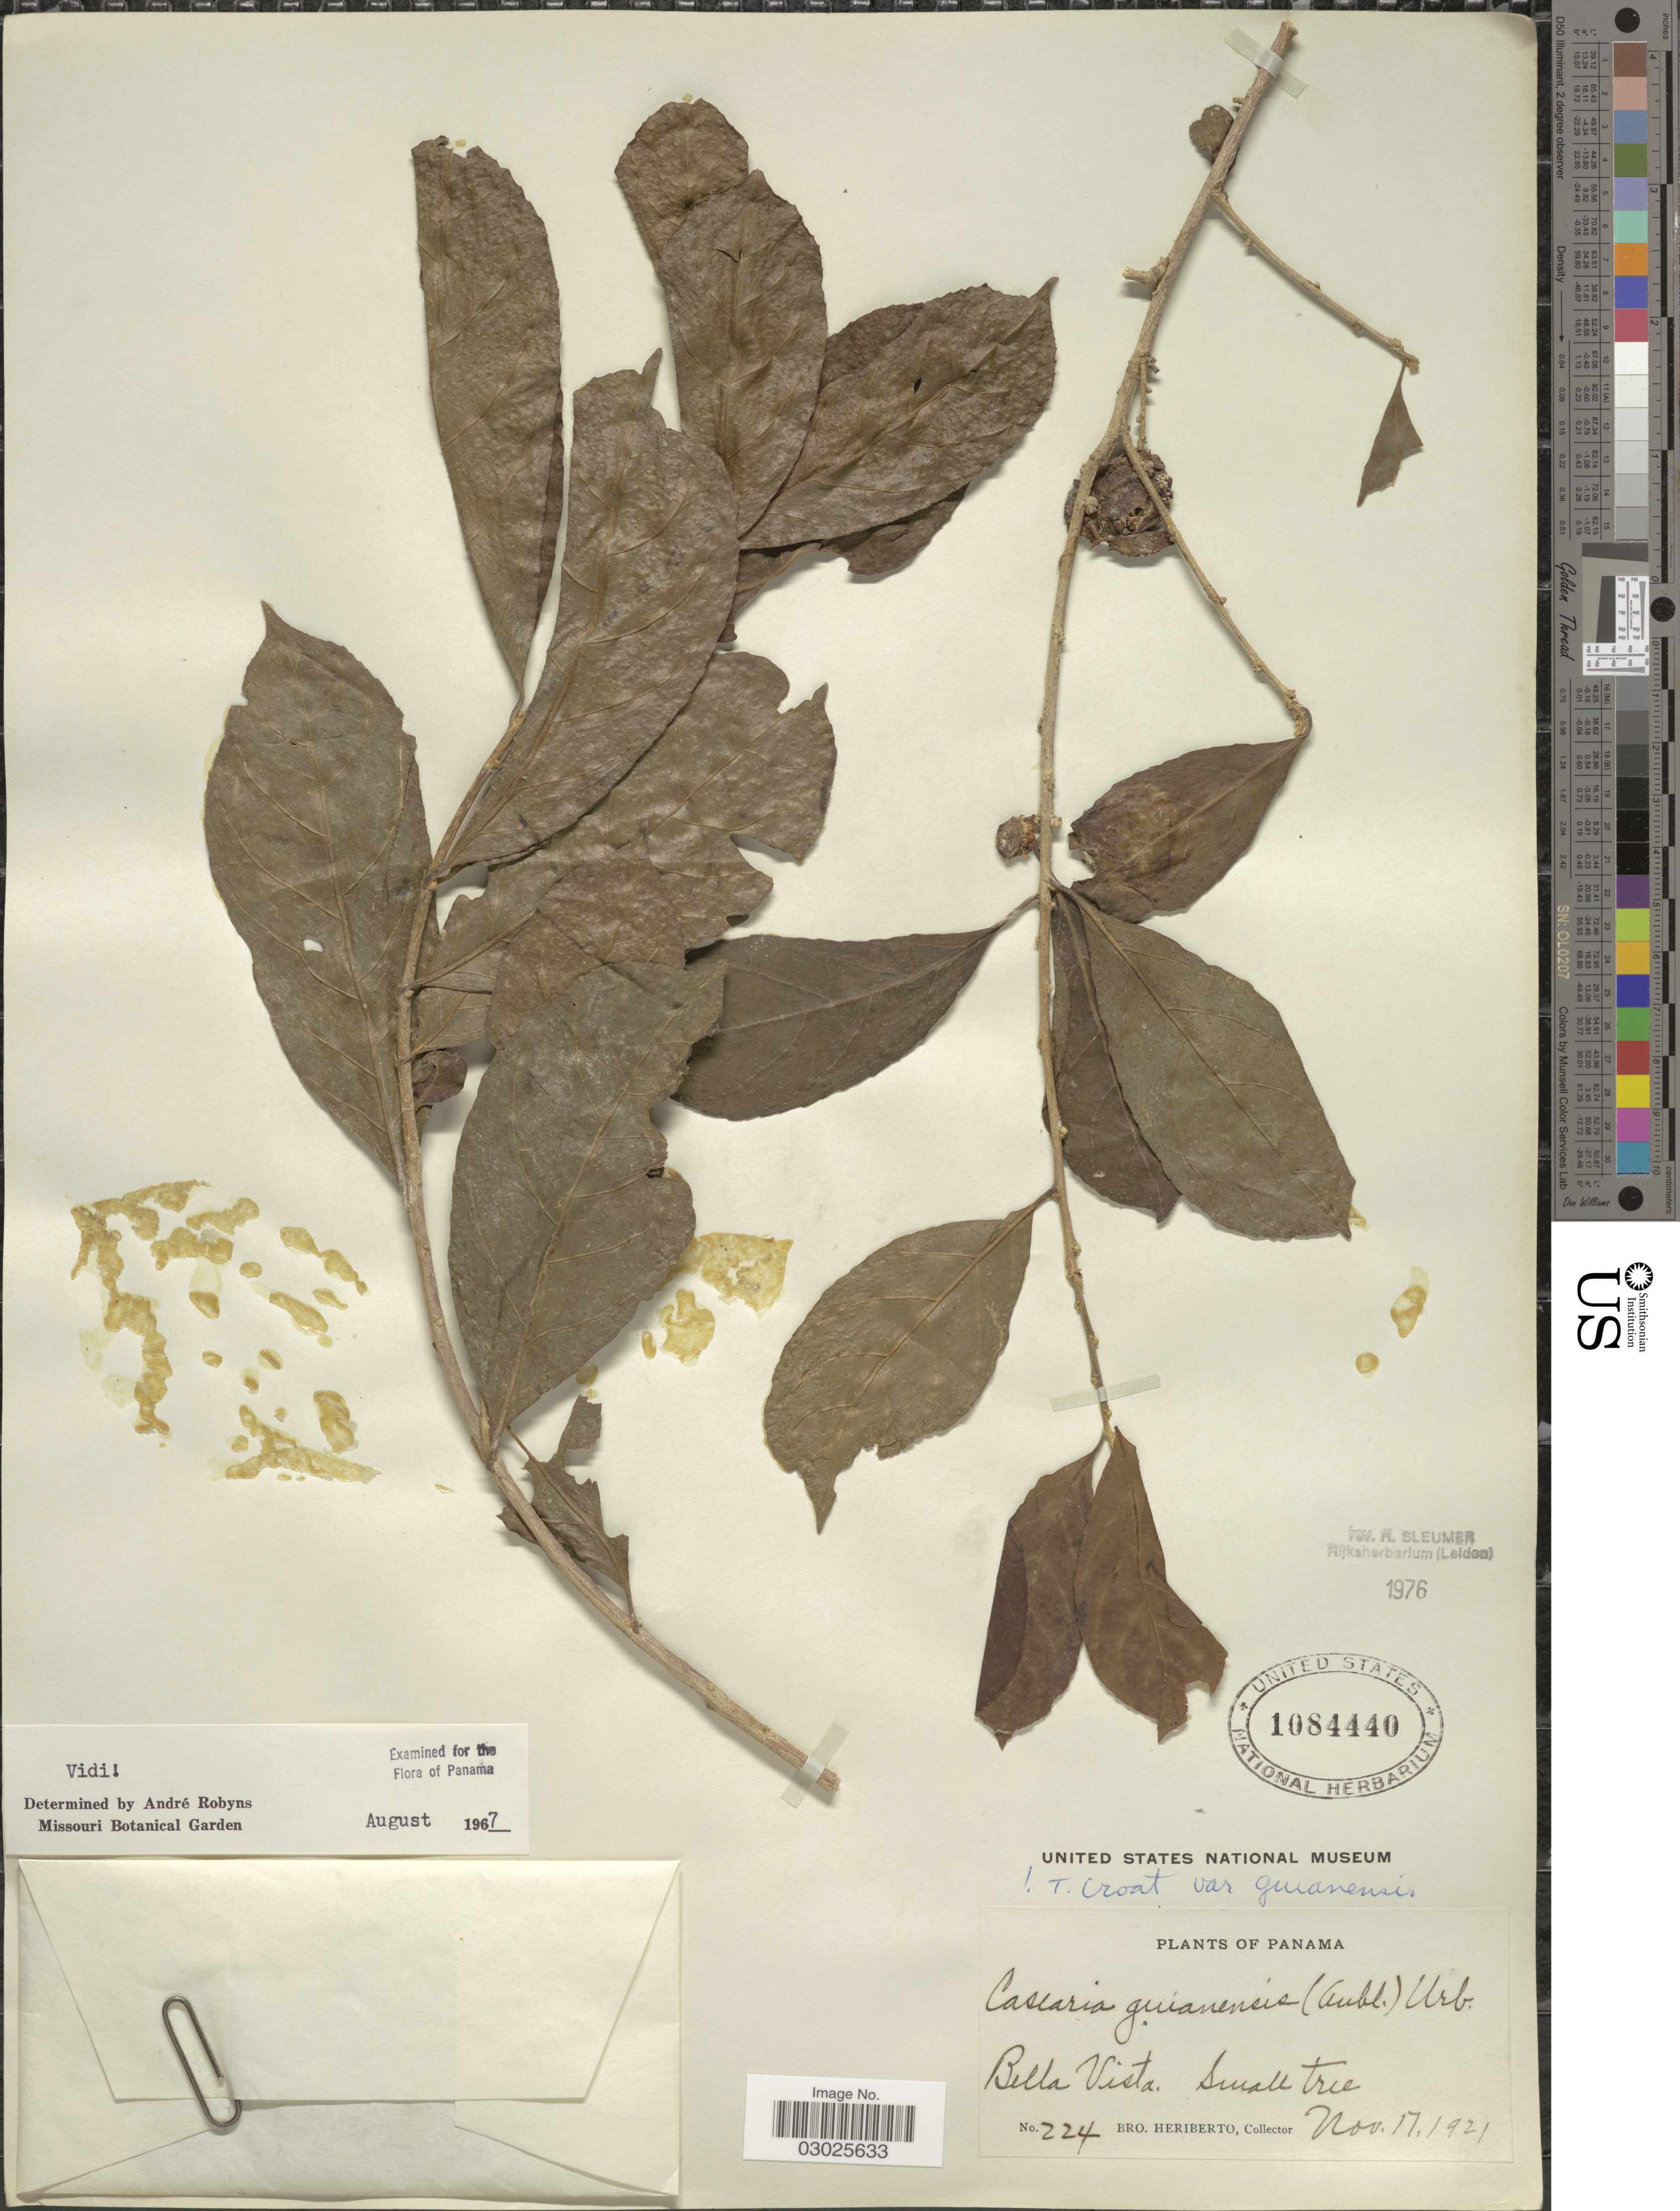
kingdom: Plantae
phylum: Tracheophyta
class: Magnoliopsida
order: Malpighiales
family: Salicaceae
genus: Casearia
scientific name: Casearia guianensis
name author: (Aubl.) Urb.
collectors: B. Heriberto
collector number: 224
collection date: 1921-11-17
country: Panama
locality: Bella Vista.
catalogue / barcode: US 1084440